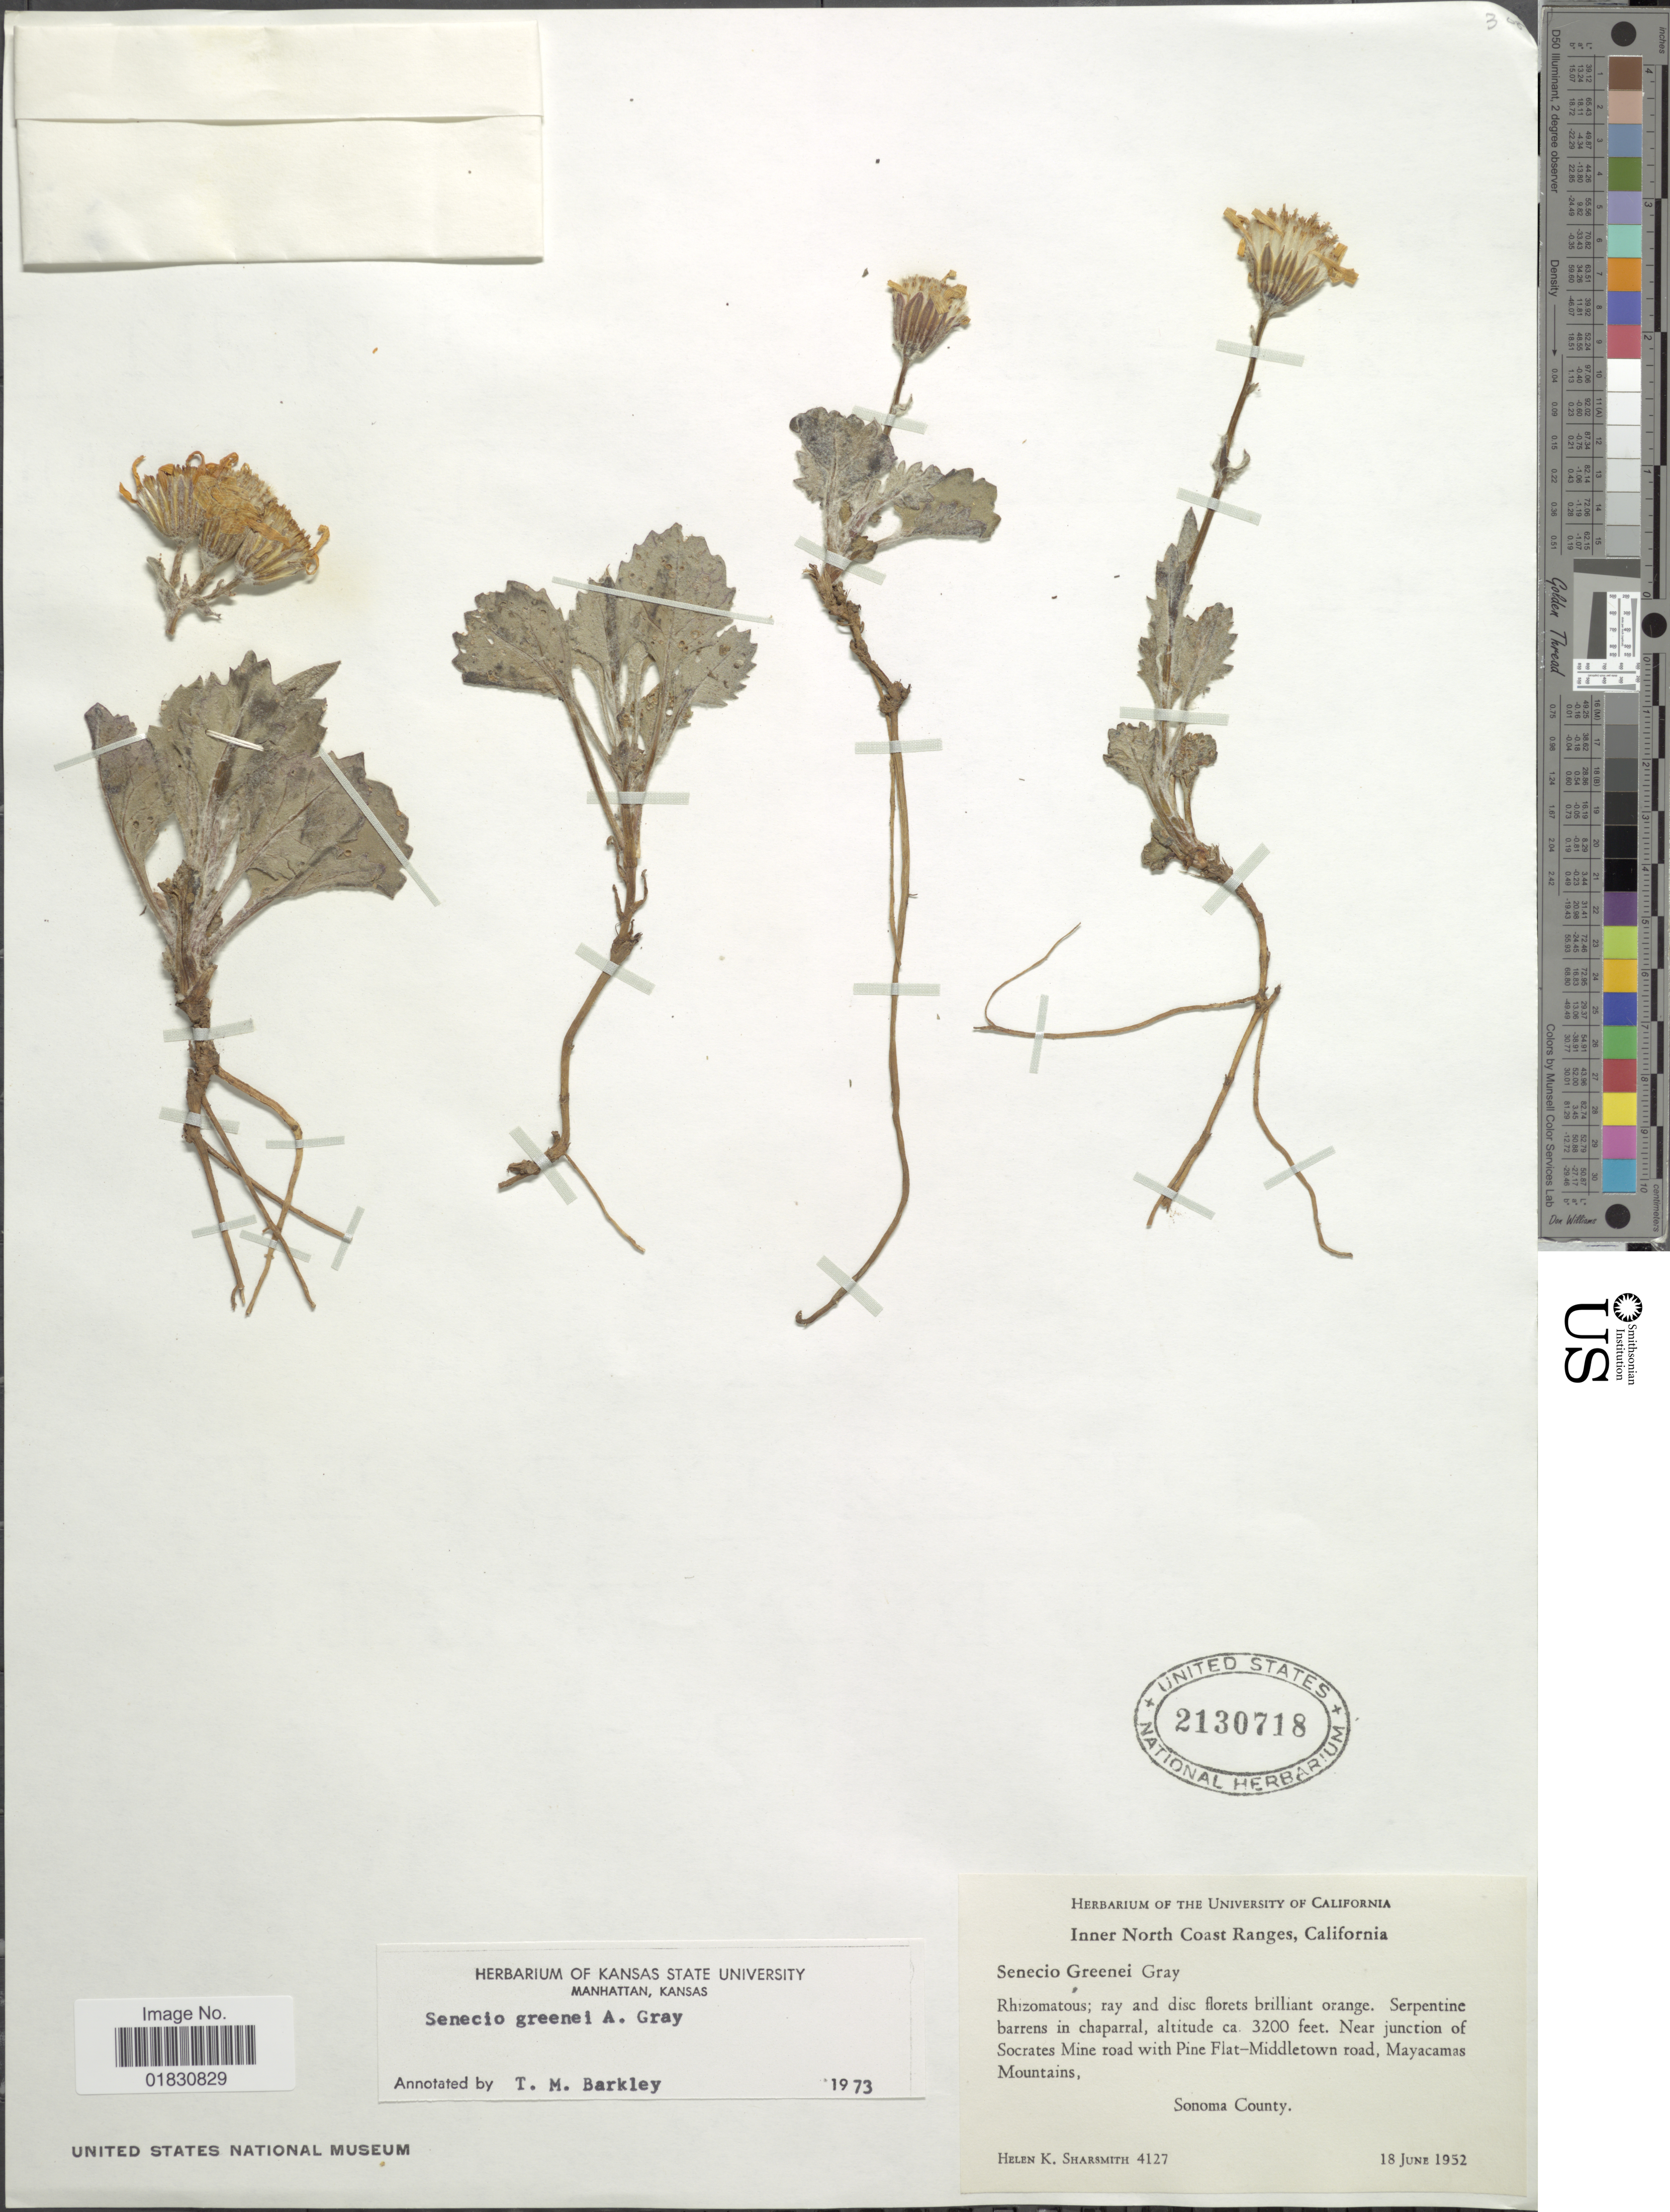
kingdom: Plantae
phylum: Tracheophyta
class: Magnoliopsida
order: Asterales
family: Asteraceae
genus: Packera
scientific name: Packera greenei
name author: (A. Gray) W.A. Weber & Á. Löve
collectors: H. Sharsmith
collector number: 4127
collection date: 1952-06-18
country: United States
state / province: California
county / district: Sonoma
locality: Inner North Coast Range, California, Near junction of Socrates Mine road with Pine-Middletown road, Mayacamas Mountains, Sonoma County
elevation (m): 975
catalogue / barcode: US 2130718